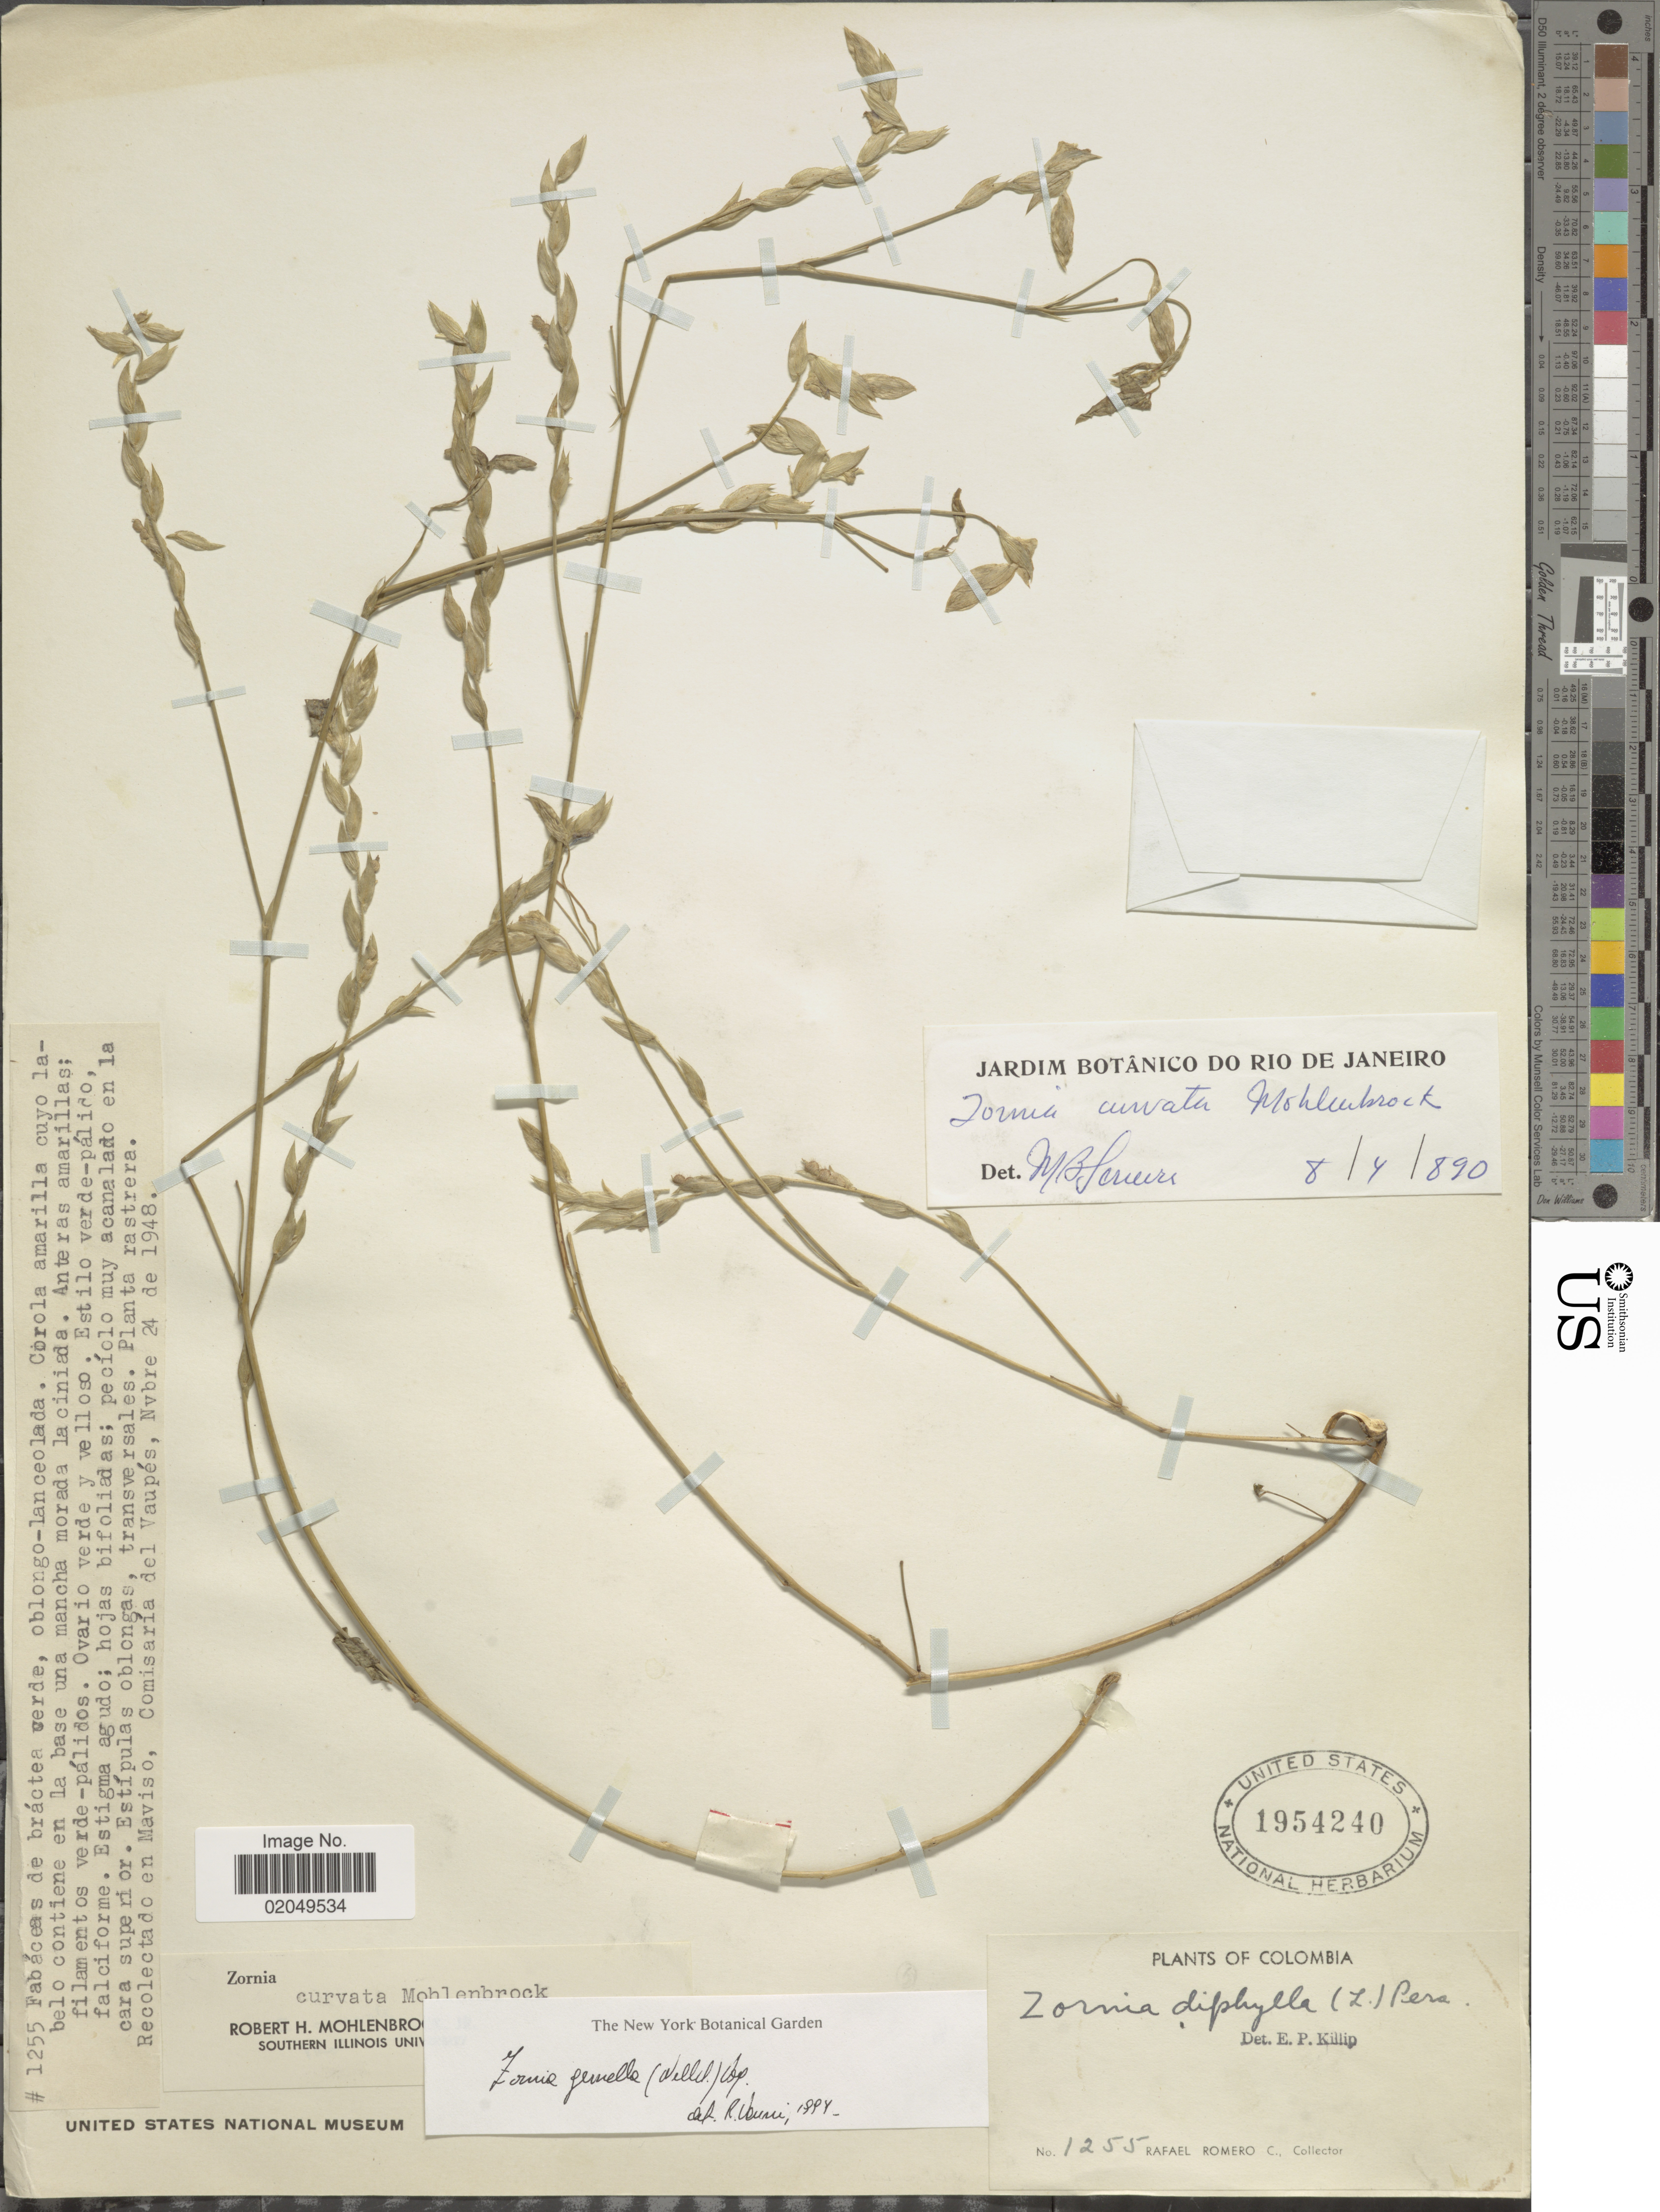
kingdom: Plantae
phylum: Tracheophyta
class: Magnoliopsida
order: Fabales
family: Fabaceae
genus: Zornia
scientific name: Zornia gemella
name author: Vogel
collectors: R. Romero Castañeda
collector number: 1255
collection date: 1948-11-24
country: Colombia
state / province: Vaupés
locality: Maviso, Comisaria del Vaupes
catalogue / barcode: US 1954240